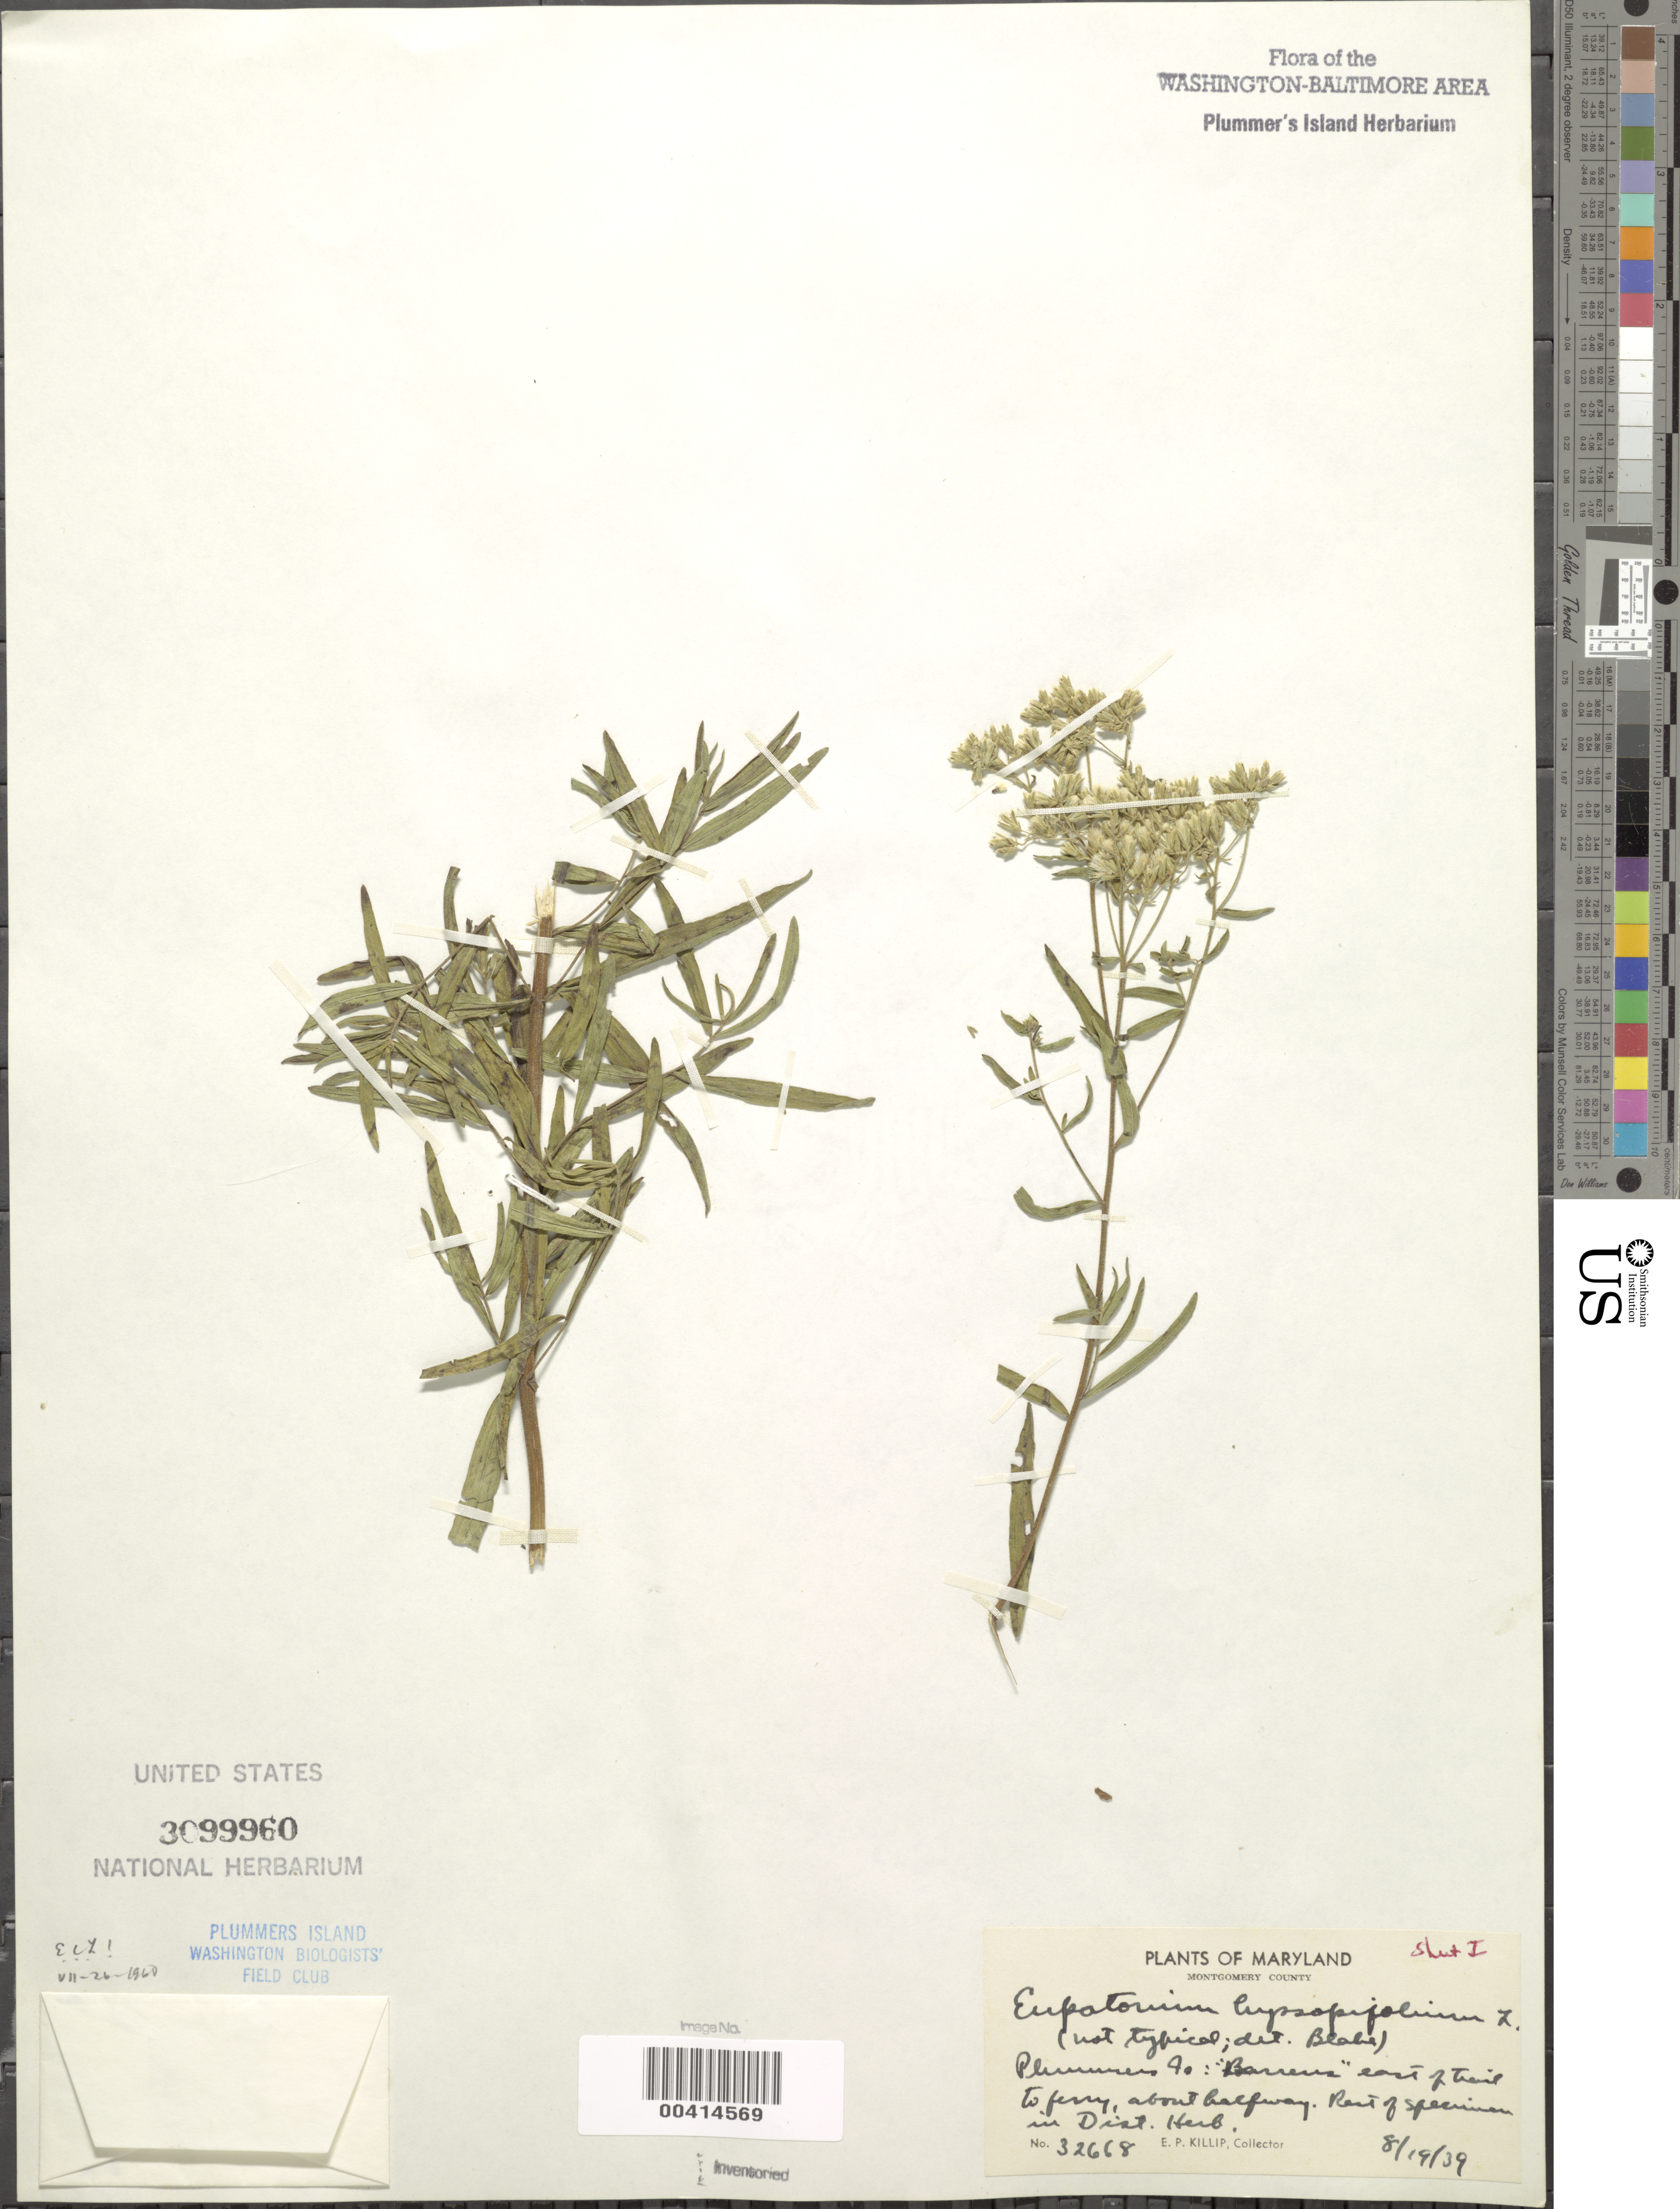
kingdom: Plantae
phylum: Tracheophyta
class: Magnoliopsida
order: Asterales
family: Asteraceae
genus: Eupatorium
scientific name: Eupatorium hyssopifolium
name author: L.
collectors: E. P. Killip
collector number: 32668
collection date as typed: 19 Aug 1939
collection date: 1939-08-19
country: United States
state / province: Maryland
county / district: Montgomery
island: Plummers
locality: Plummer's Island; "barrens" east of trail to ferry, about Halfway C. & O. Canal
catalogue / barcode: US 3099960